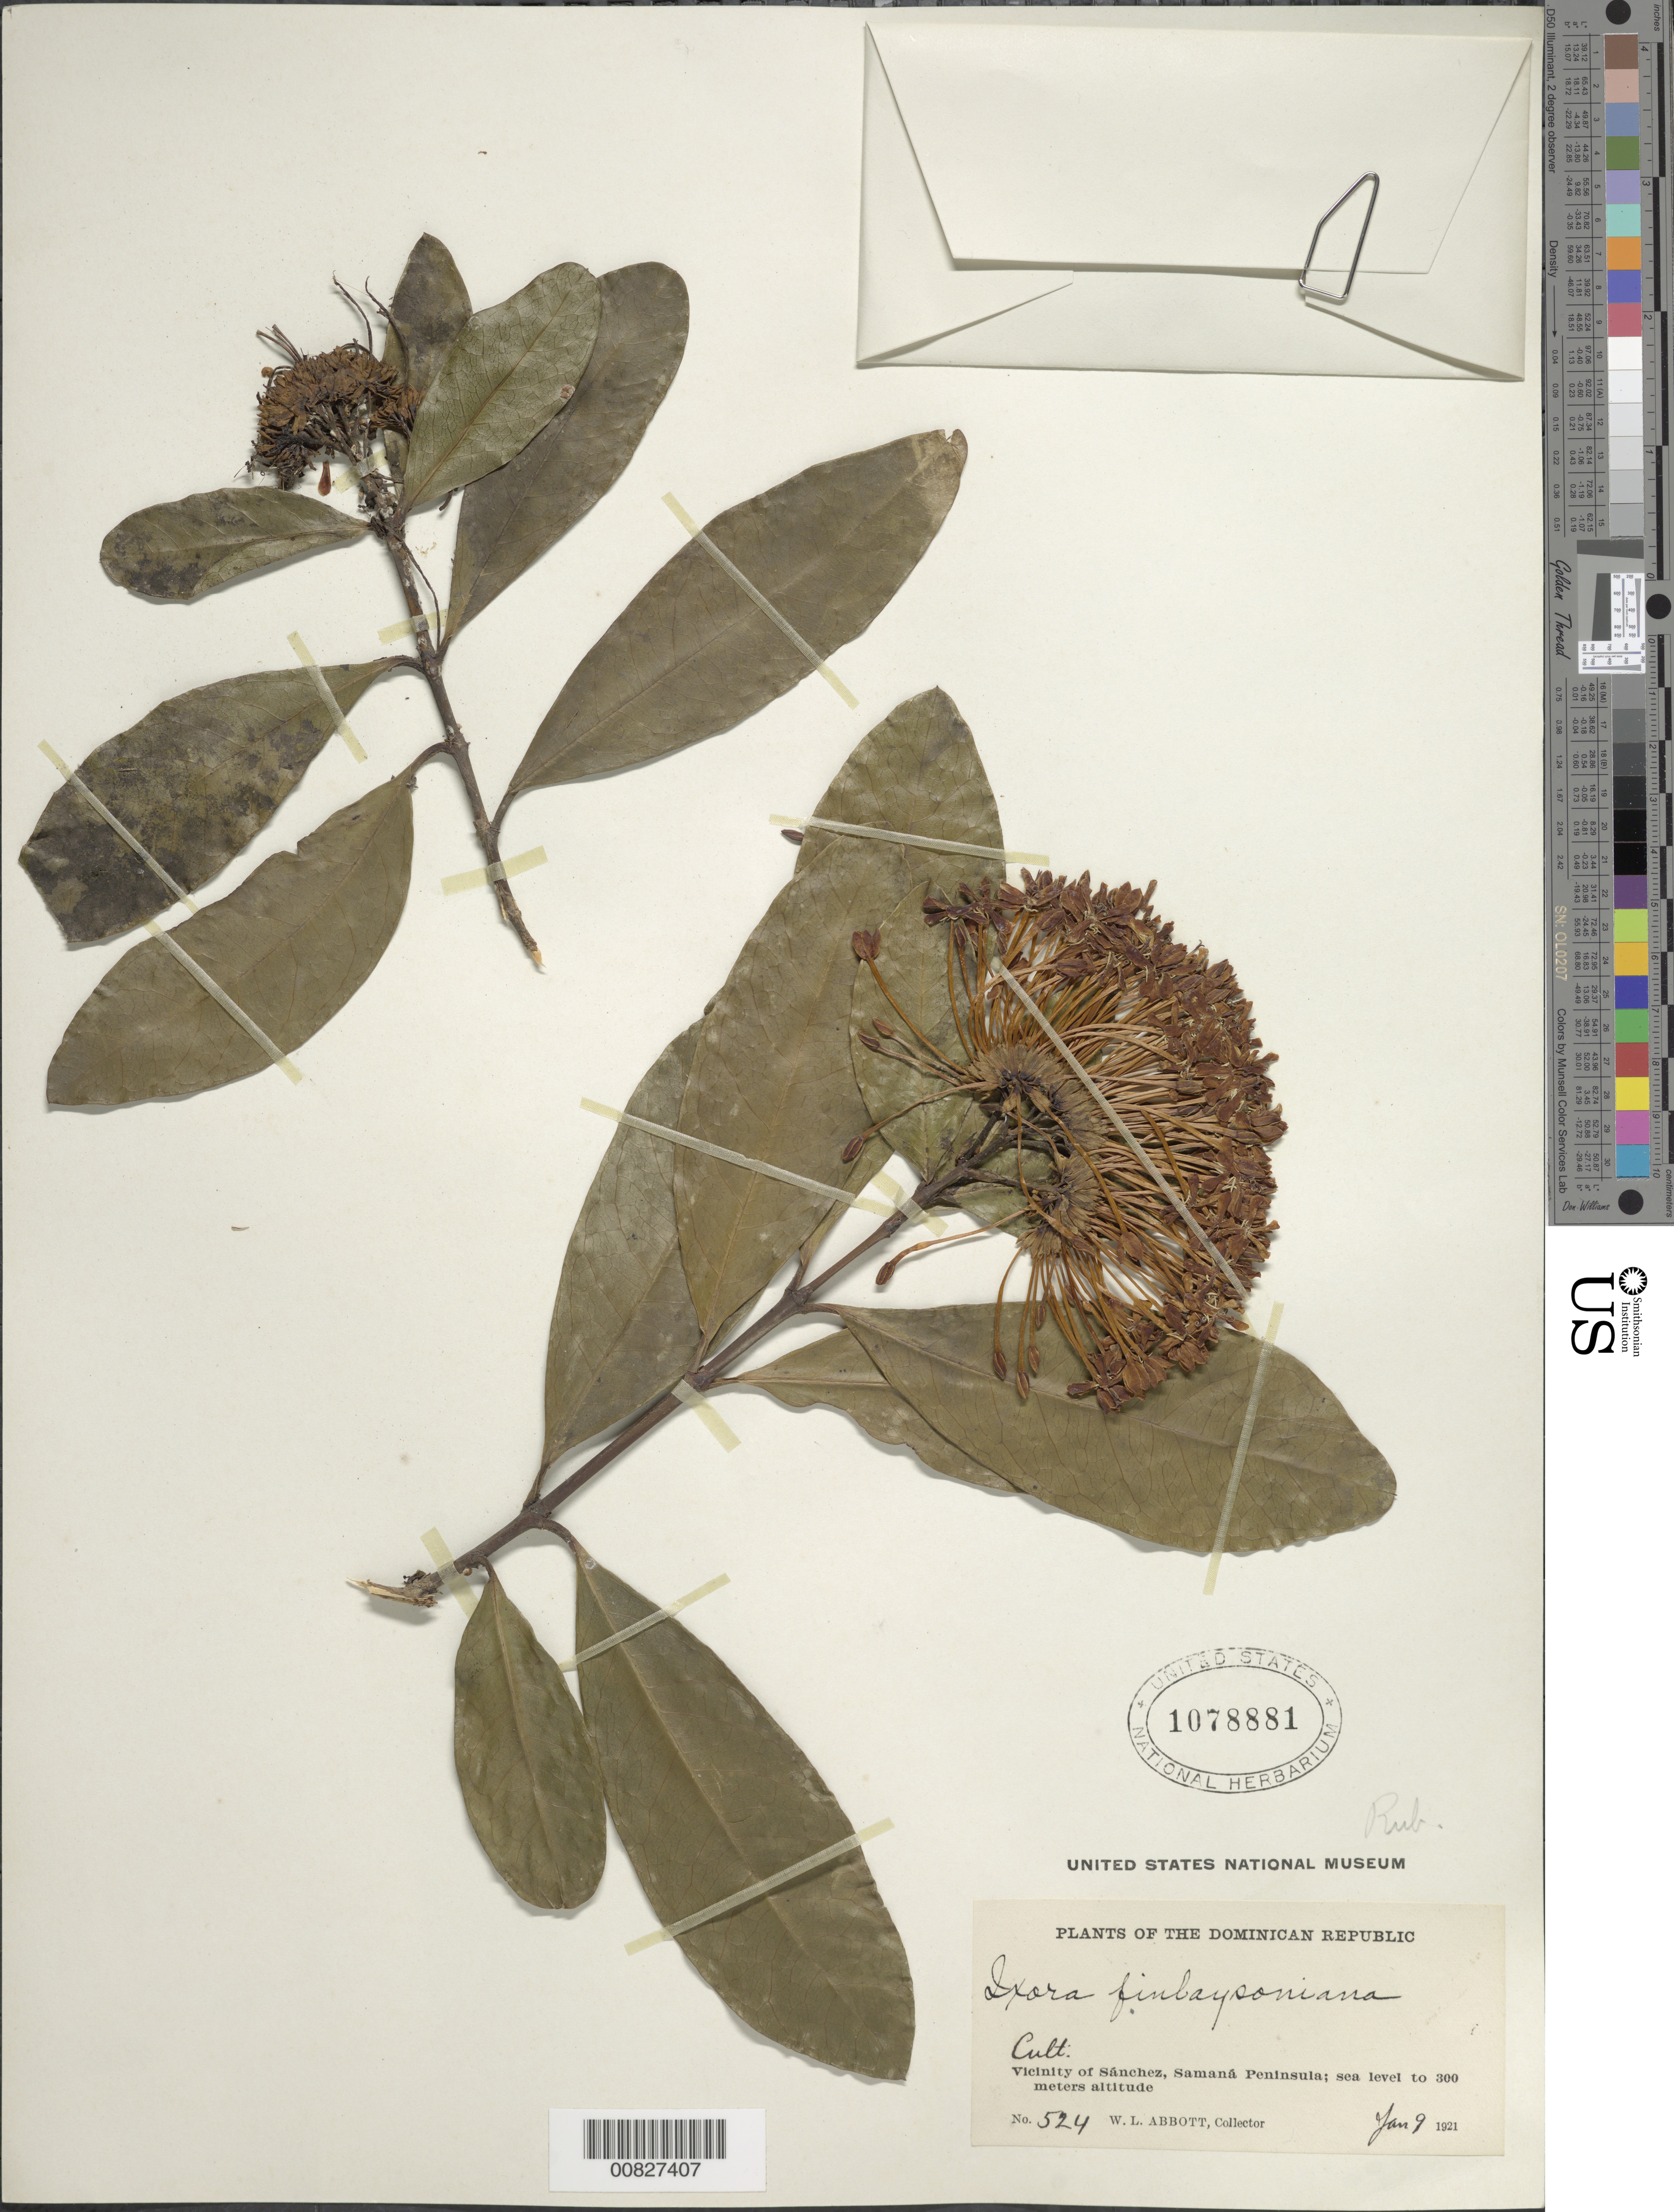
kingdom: Plantae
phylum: Tracheophyta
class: Magnoliopsida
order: Gentianales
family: Rubiaceae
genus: Ixora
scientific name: Ixora finlaysoniana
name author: Wall. ex G. Don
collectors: W. L. Abbott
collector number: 524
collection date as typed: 09 Jan 1921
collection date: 1921-01-09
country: Dominican Republic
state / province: Samana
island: Hispaniola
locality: Vicinity of Sánchez, Samaná Peninsula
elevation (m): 0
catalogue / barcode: US 1078881